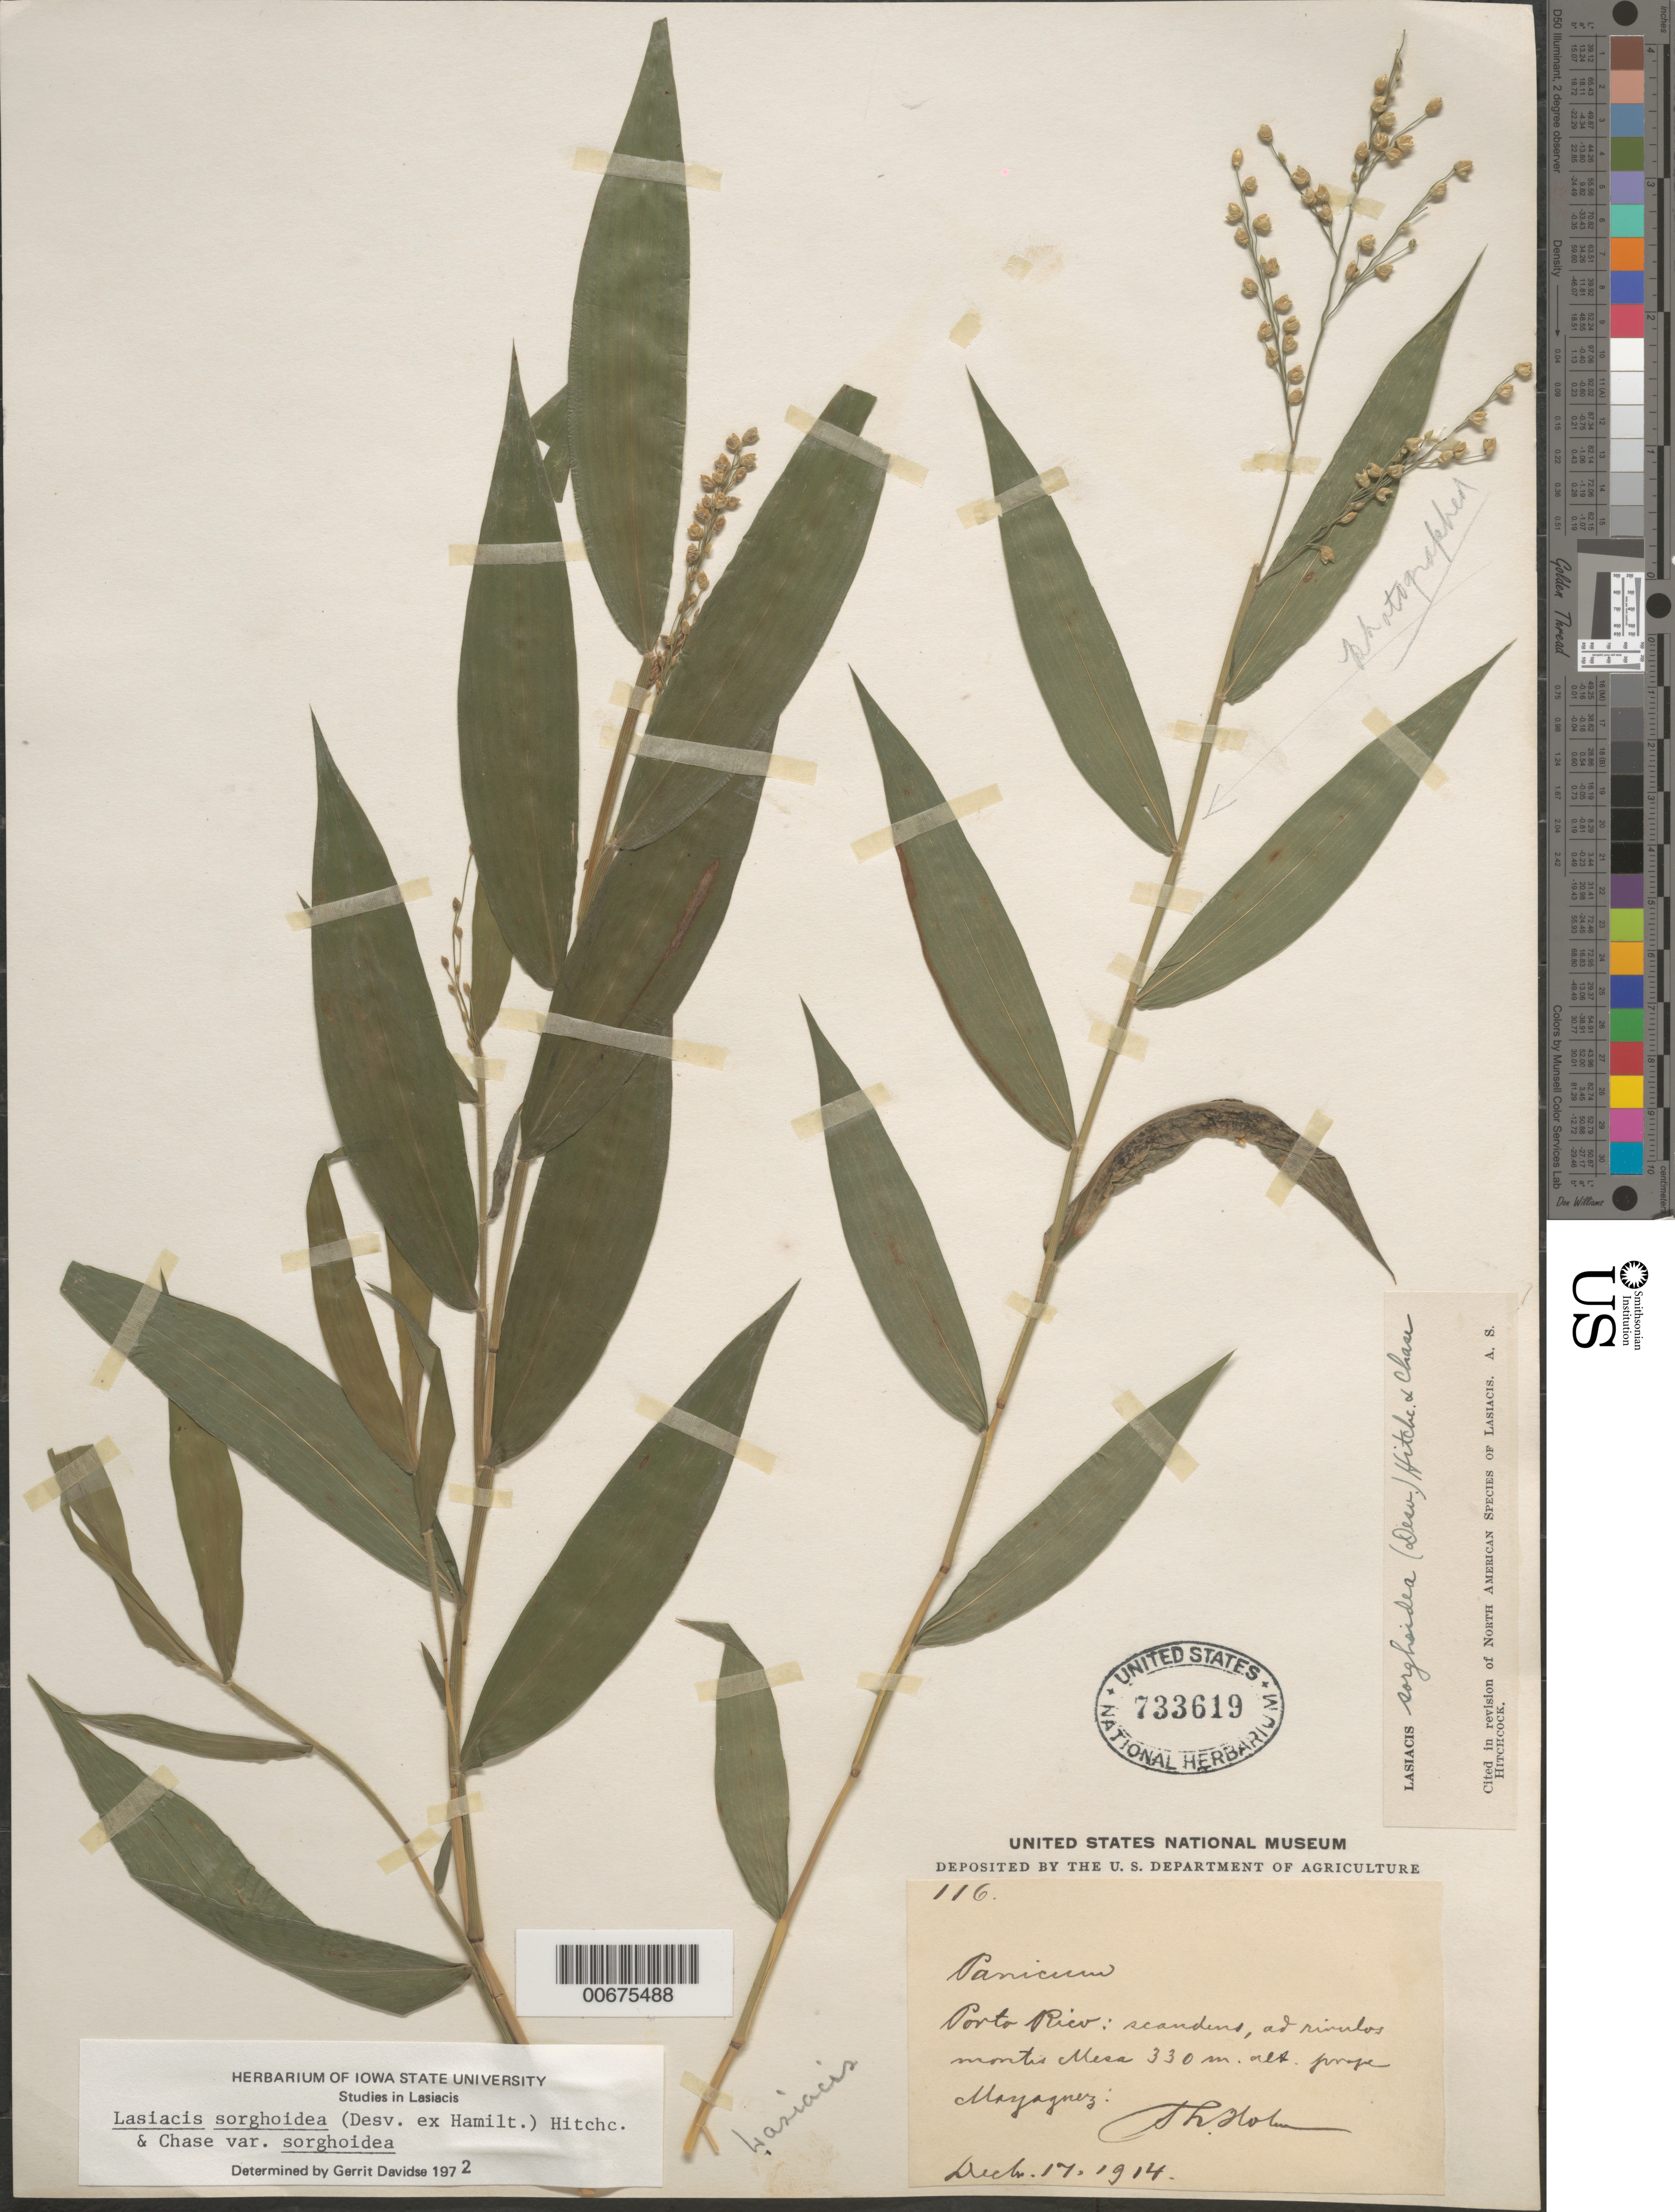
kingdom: Plantae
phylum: Tracheophyta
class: Liliopsida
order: Poales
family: Poaceae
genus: Lasiacis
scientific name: Lasiacis sorghoidea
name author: (Desv. ex Ham.) Hitchc. & Chase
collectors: T. H. Holm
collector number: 116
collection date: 1914-12-17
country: Puerto Rico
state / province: Mayagüez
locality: Porto Rico: Scandens, ad rivulos montes Mesa.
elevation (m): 330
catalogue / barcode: US 733619